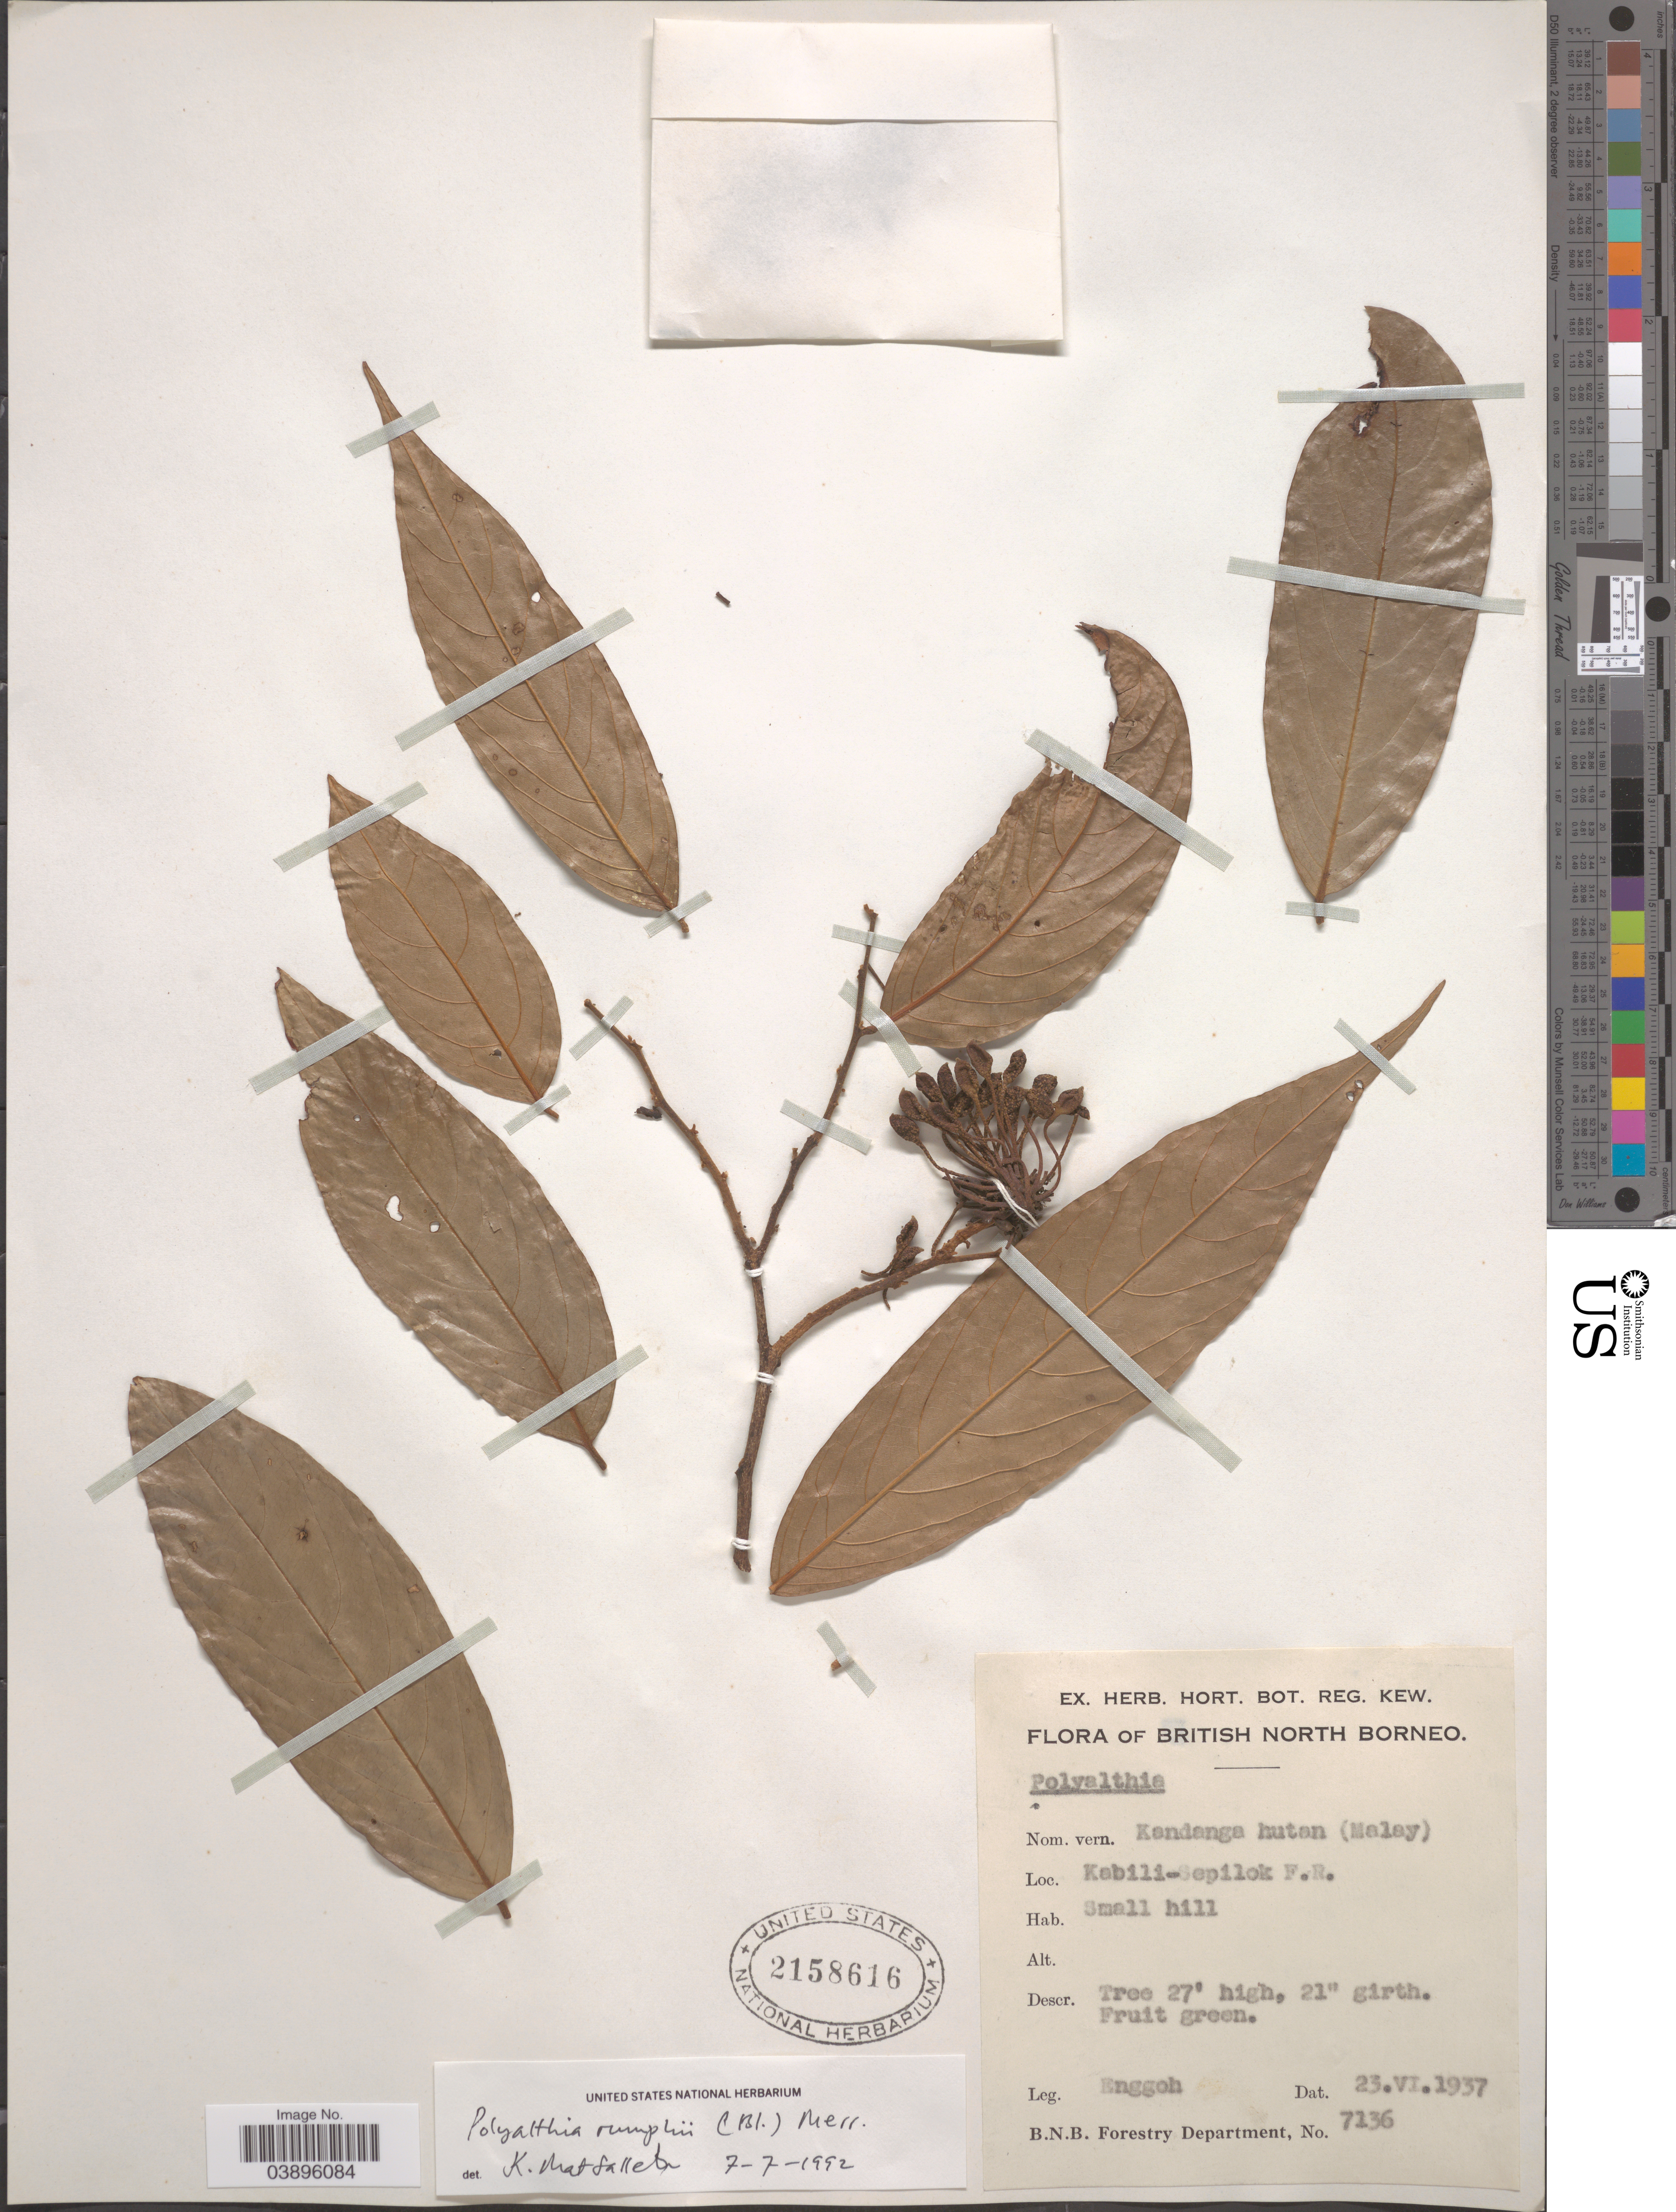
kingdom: Plantae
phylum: Tracheophyta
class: Magnoliopsida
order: Magnoliales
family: Annonaceae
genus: Polyalthia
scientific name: Polyalthia rumphii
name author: (Blume ex Hensch.) Merr.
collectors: -. Enggoh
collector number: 7136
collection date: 1937-06-23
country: Malaysia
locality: British North Borneo. Kabili-Sepilok F. R. Small hill.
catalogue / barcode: US 2158616